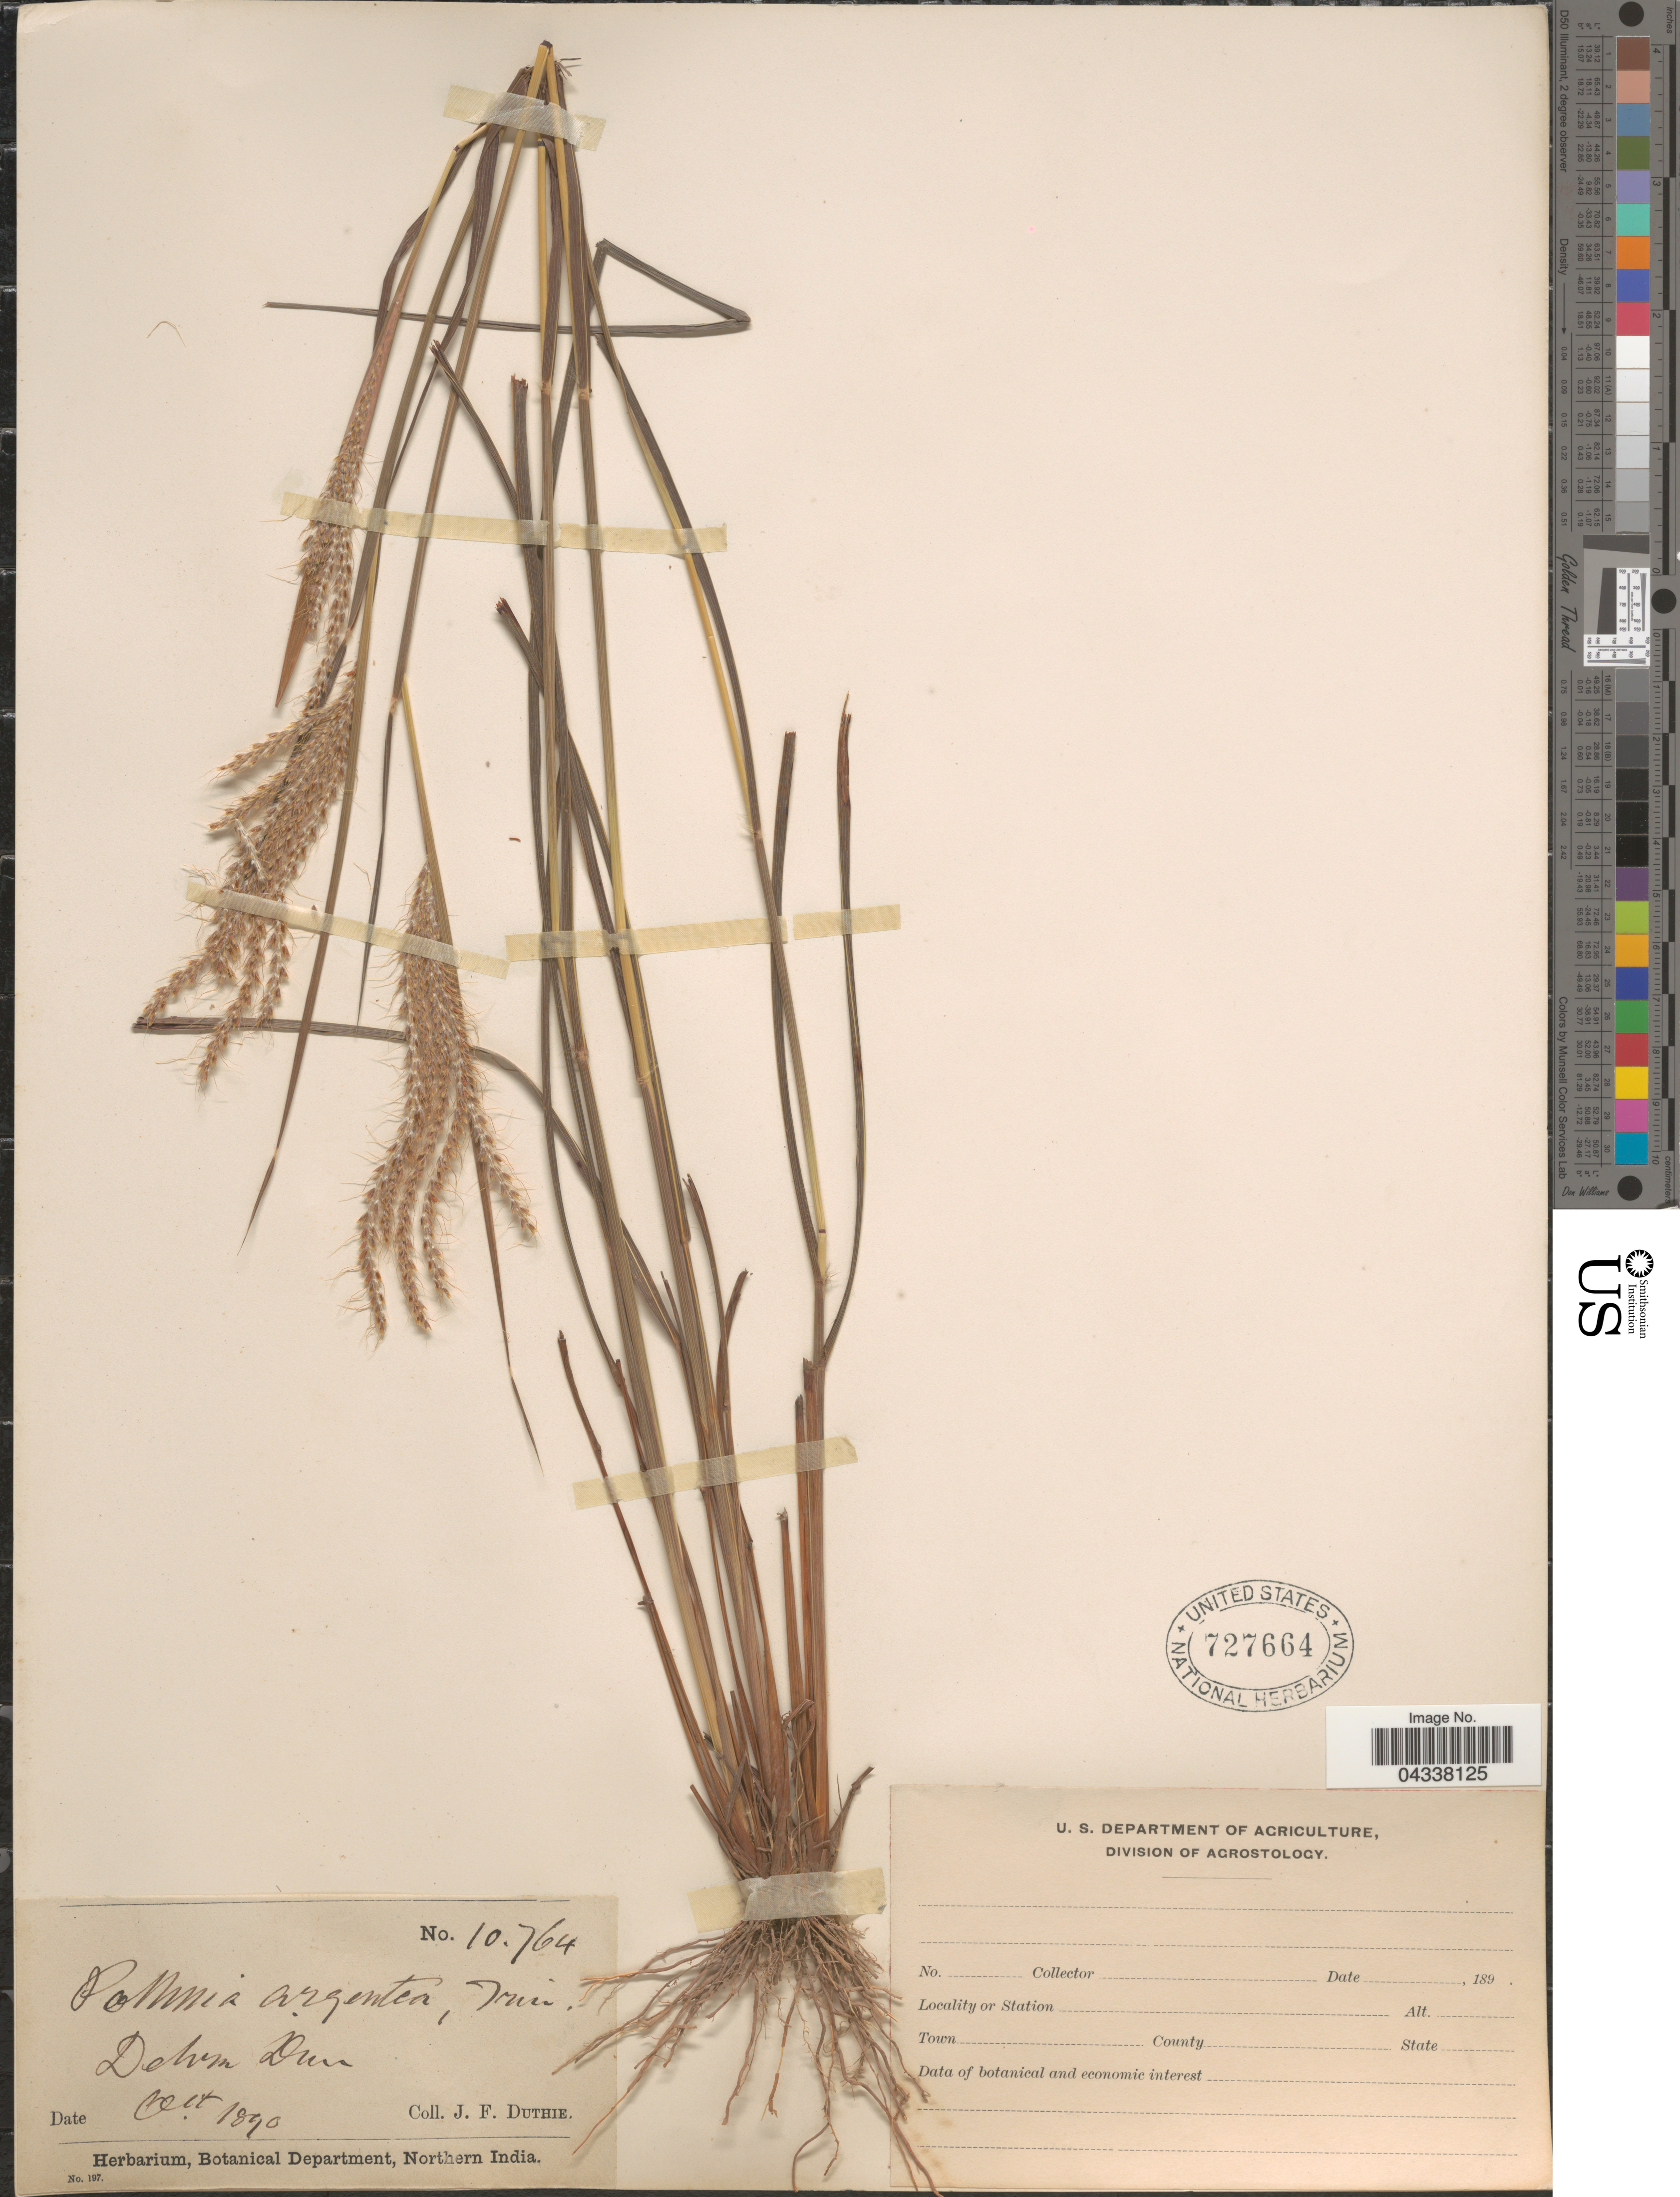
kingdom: Plantae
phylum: Tracheophyta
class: Liliopsida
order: Poales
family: Poaceae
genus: Pseudopogonatherum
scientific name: Pseudopogonatherum trispicatum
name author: (Schult.) Ohwi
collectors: J. F. Duthie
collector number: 10764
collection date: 1890-10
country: India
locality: Dehra Dun.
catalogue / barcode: US 727664